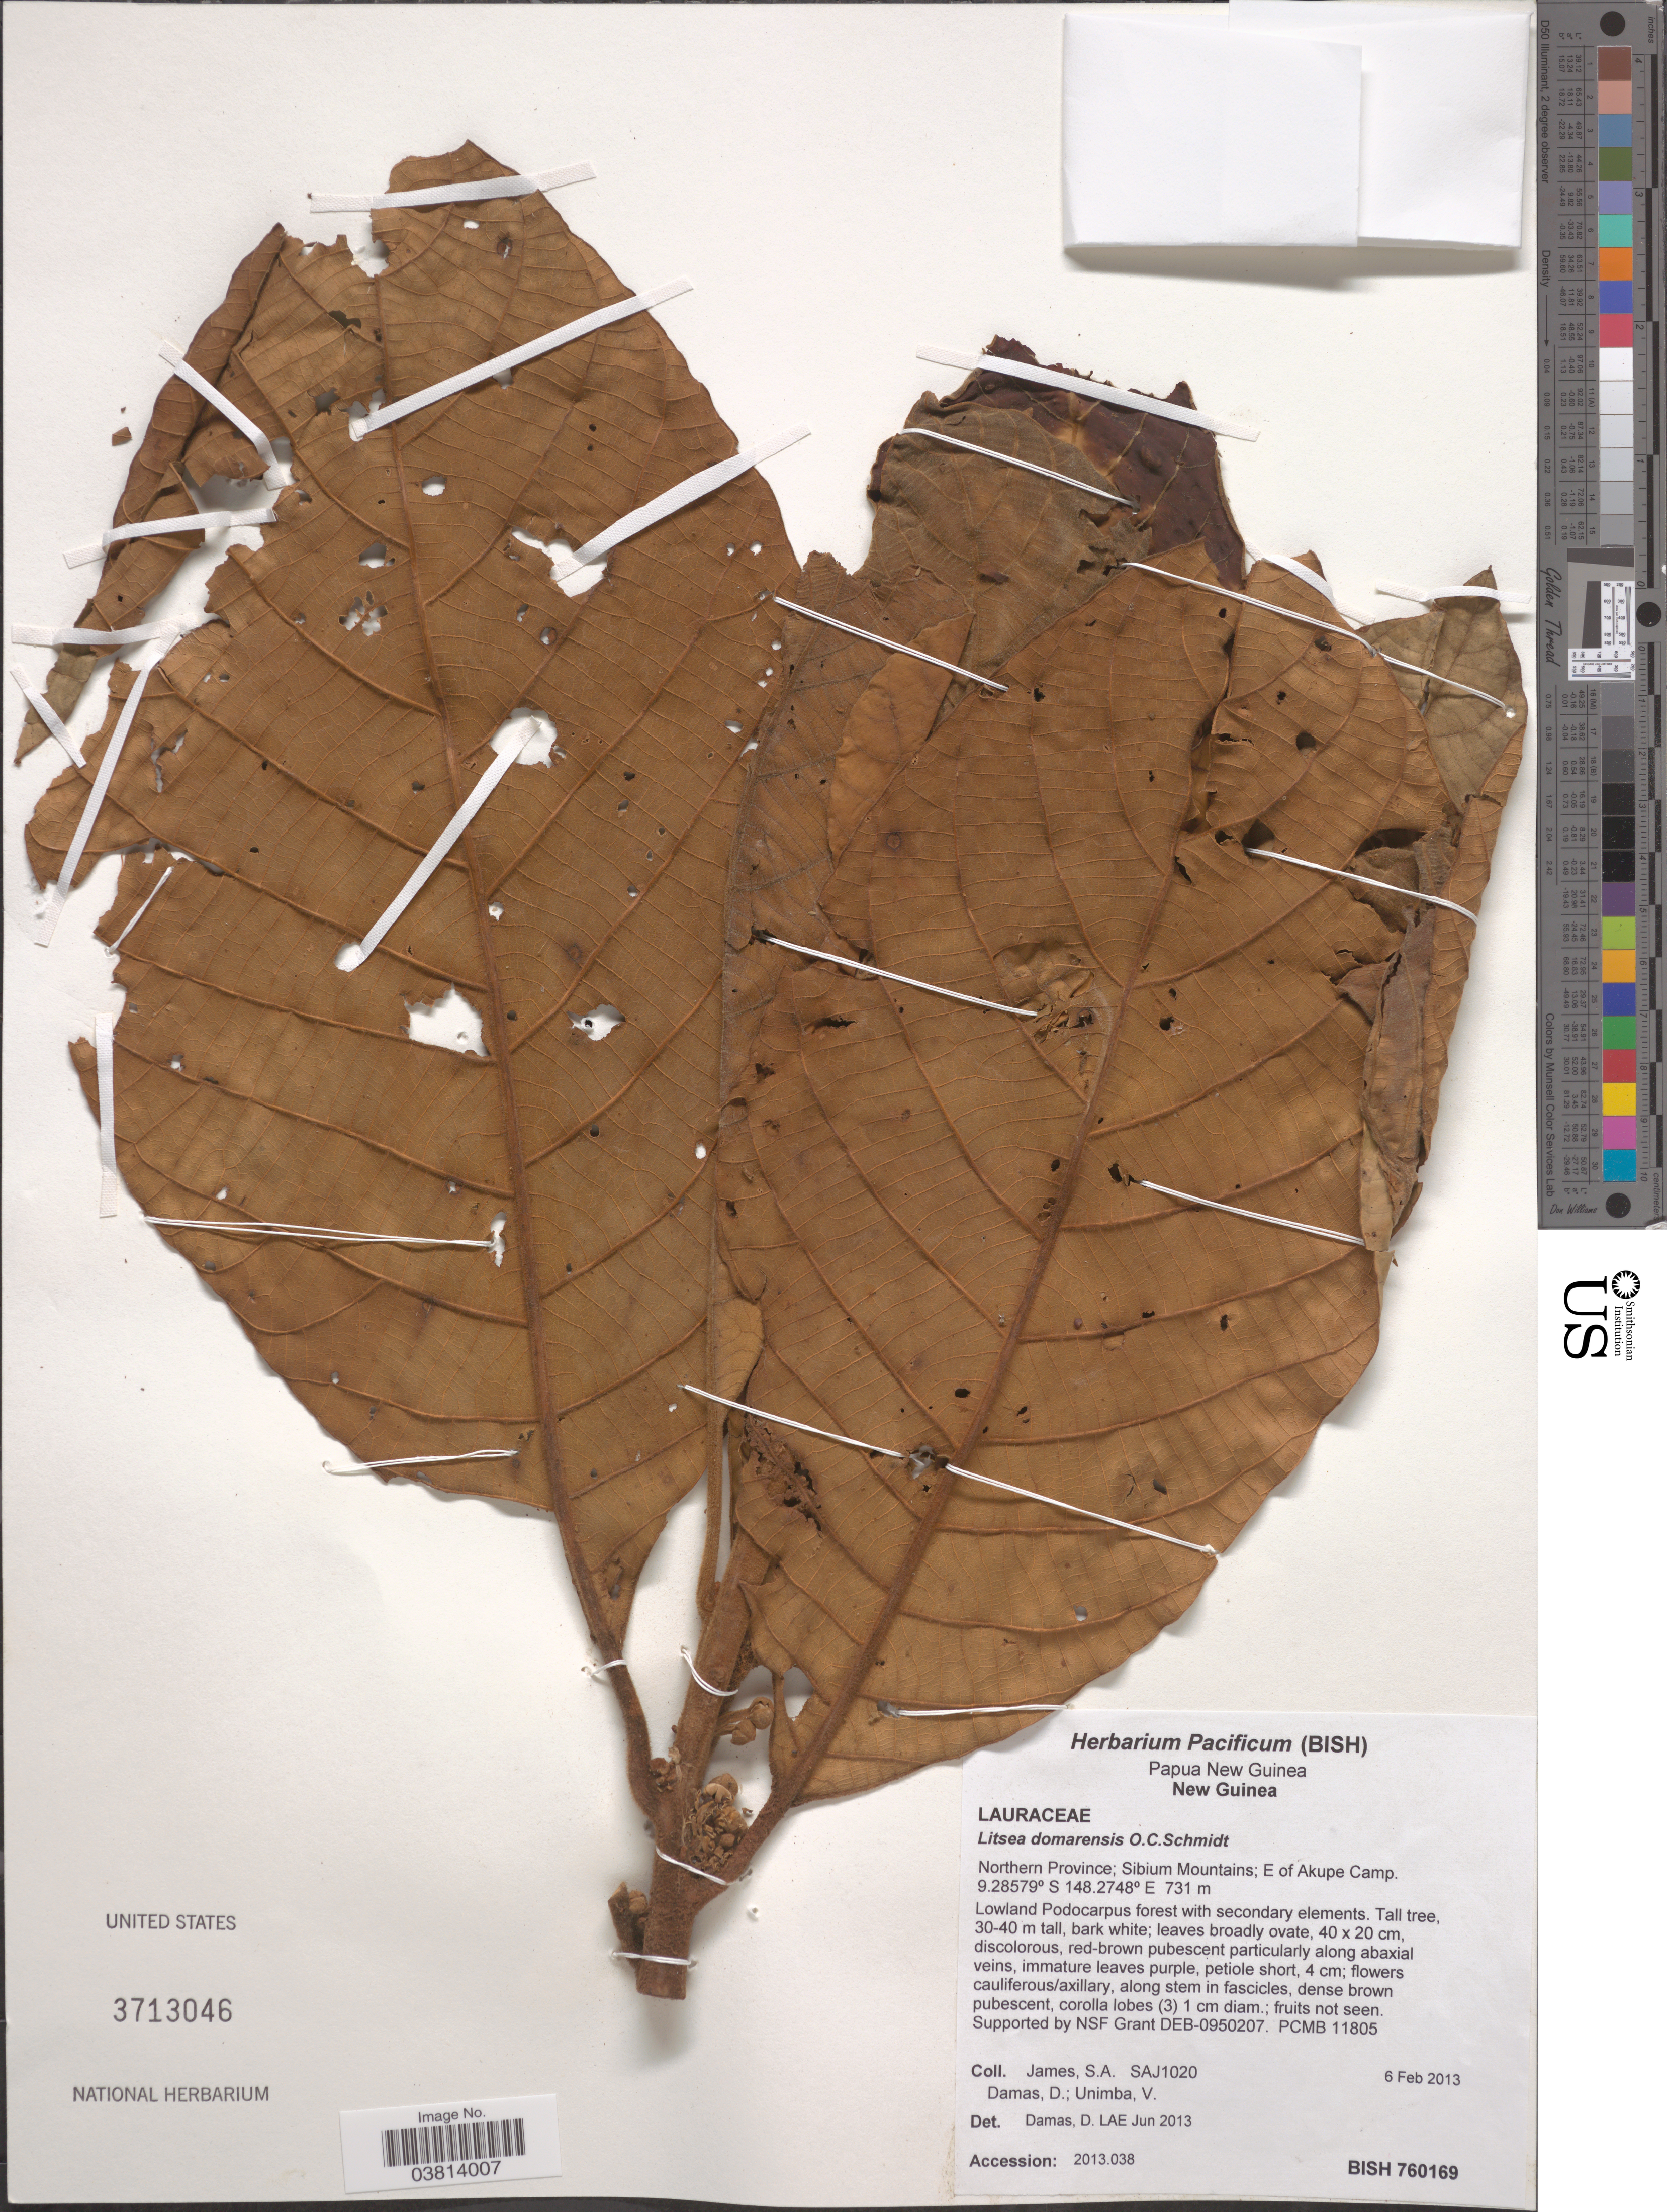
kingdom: Plantae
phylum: Tracheophyta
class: Magnoliopsida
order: Laurales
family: Lauraceae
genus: Litsea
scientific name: Litsea domarensis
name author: O.C. Schmidt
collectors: S. James, D. Damas & V. Unimba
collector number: SAJ1020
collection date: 2013-02-06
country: Papua New Guinea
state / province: Northern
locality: New Guinea. Sibium Mountains; E of Akupe Camp.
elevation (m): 731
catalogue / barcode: US 3713046